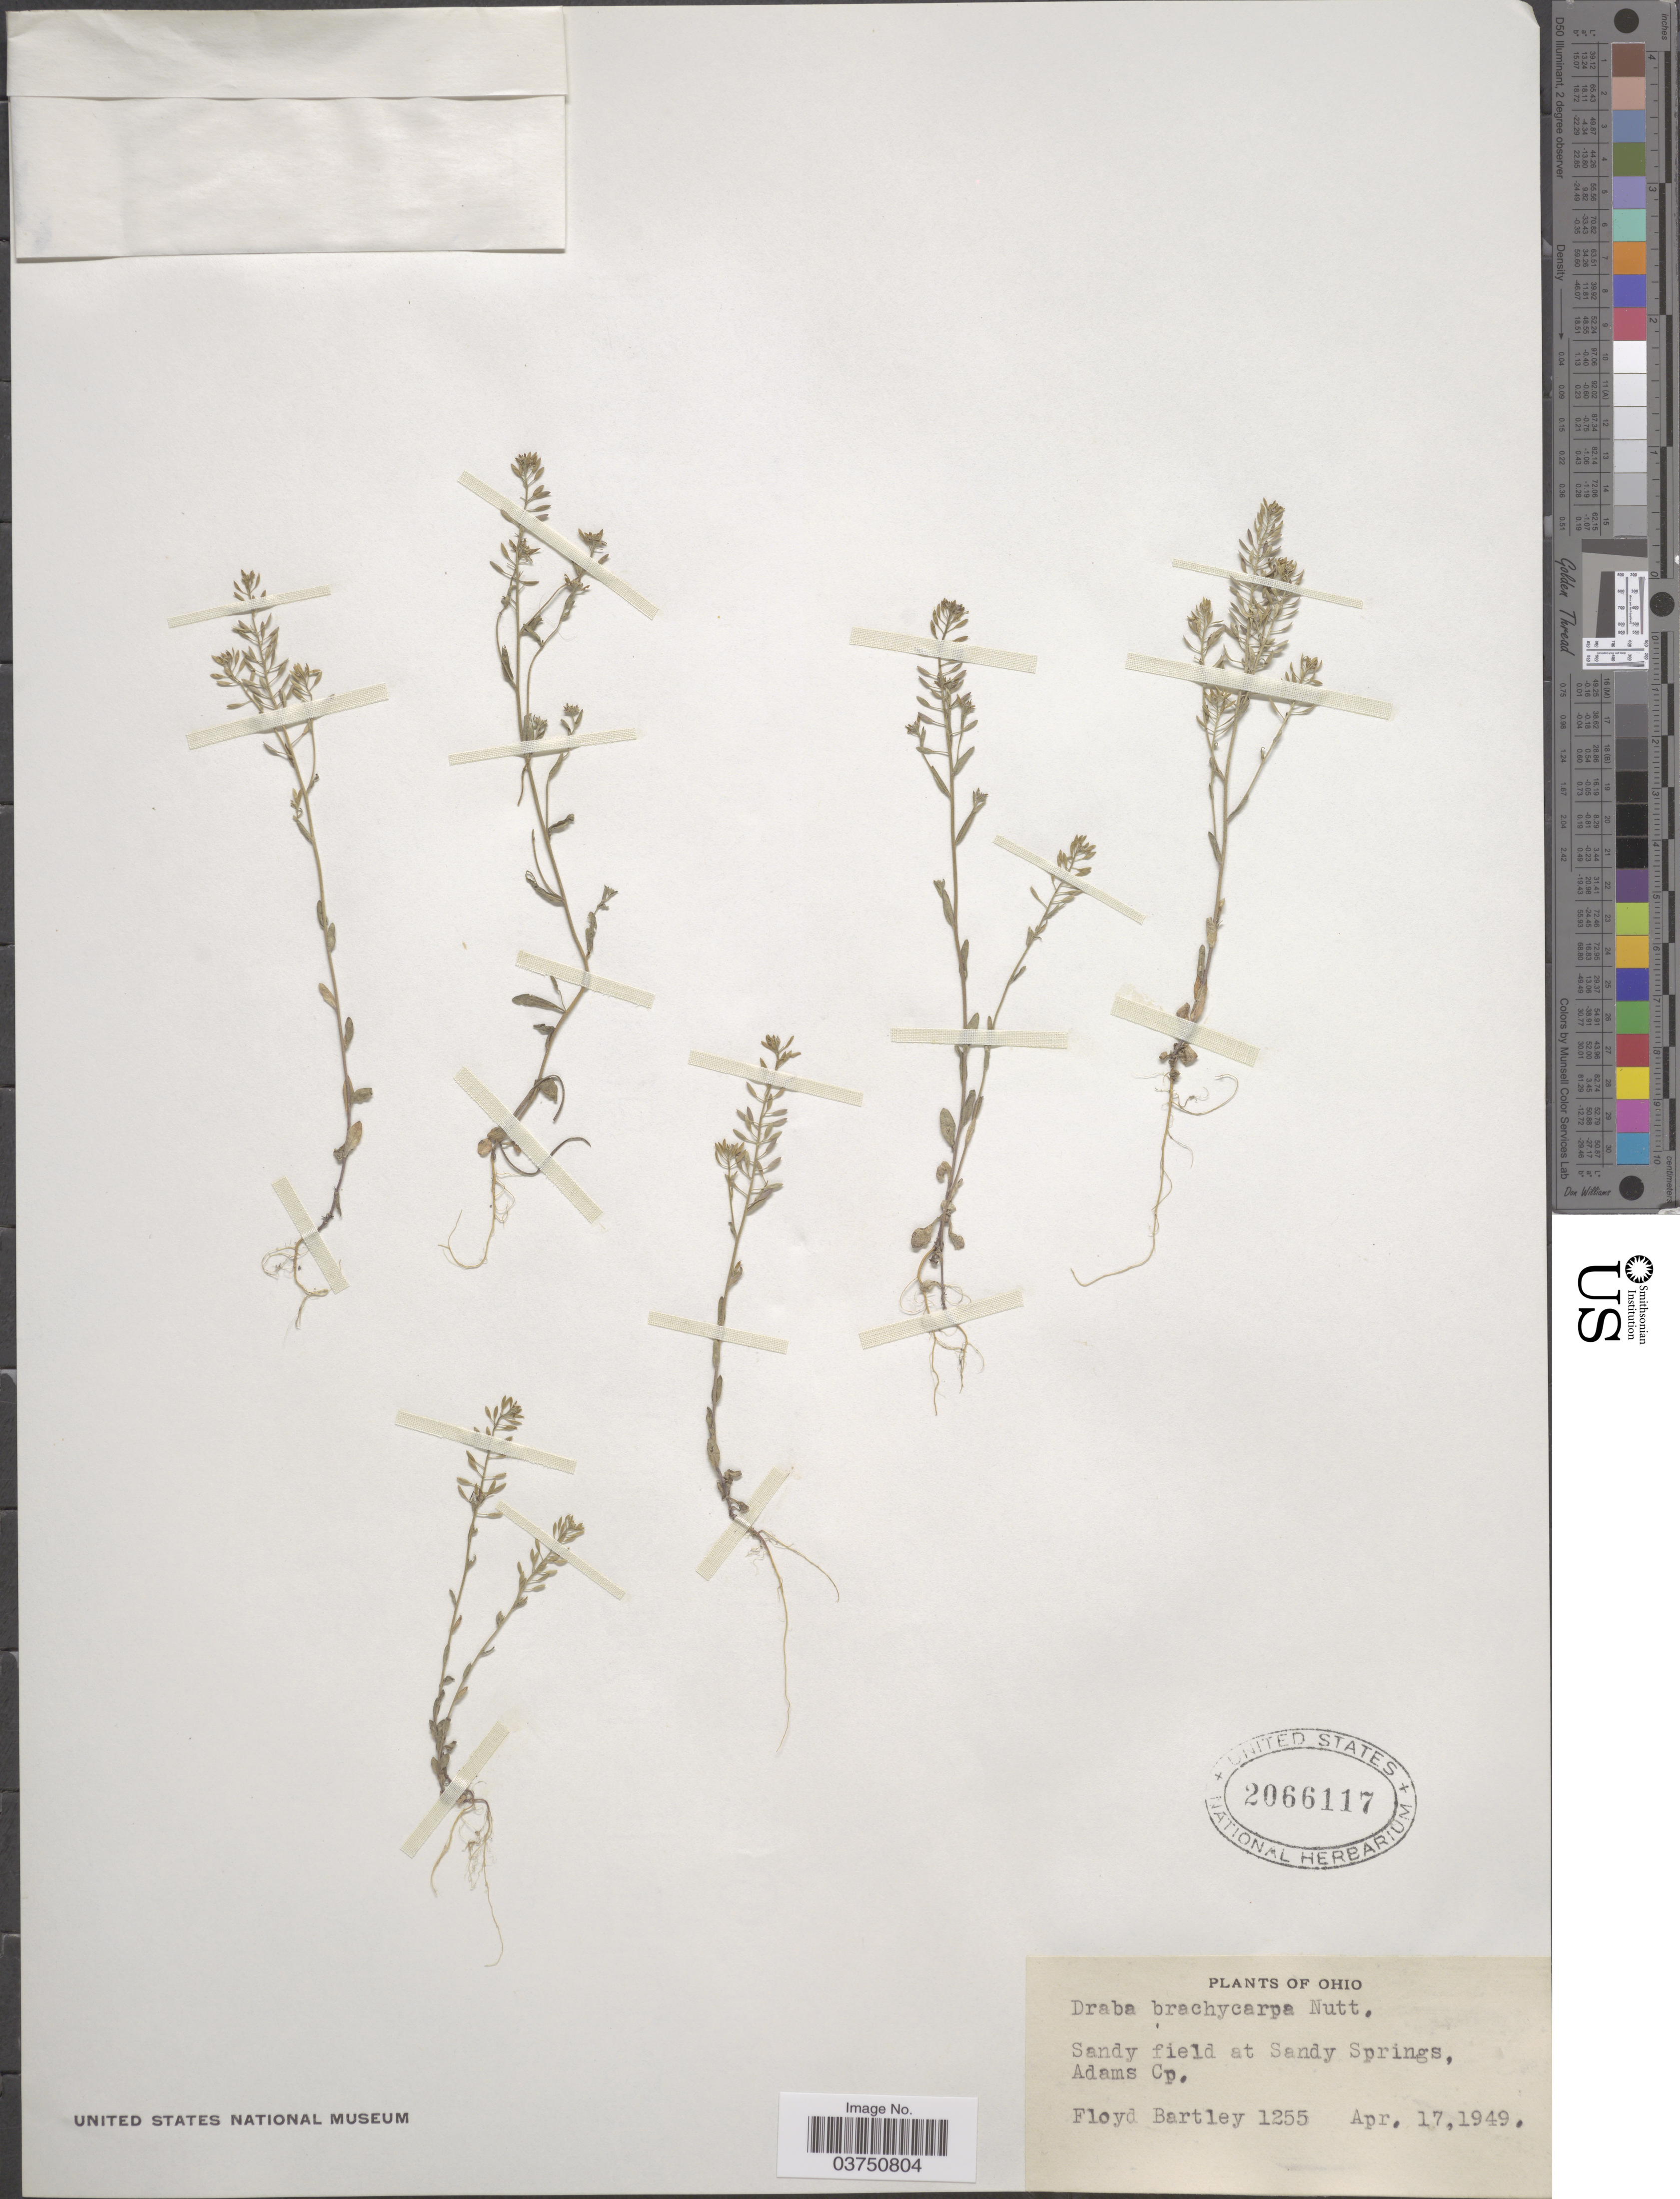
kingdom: Plantae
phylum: Tracheophyta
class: Magnoliopsida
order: Brassicales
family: Brassicaceae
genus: Draba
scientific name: Draba brachycarpa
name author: (Nutt.) Torr. & A. Gray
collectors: F. Bartley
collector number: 1255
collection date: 1949-04-17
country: United States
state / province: Ohio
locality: Sandy field at Sandy Springs, Adams Cp.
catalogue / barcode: US 2066117